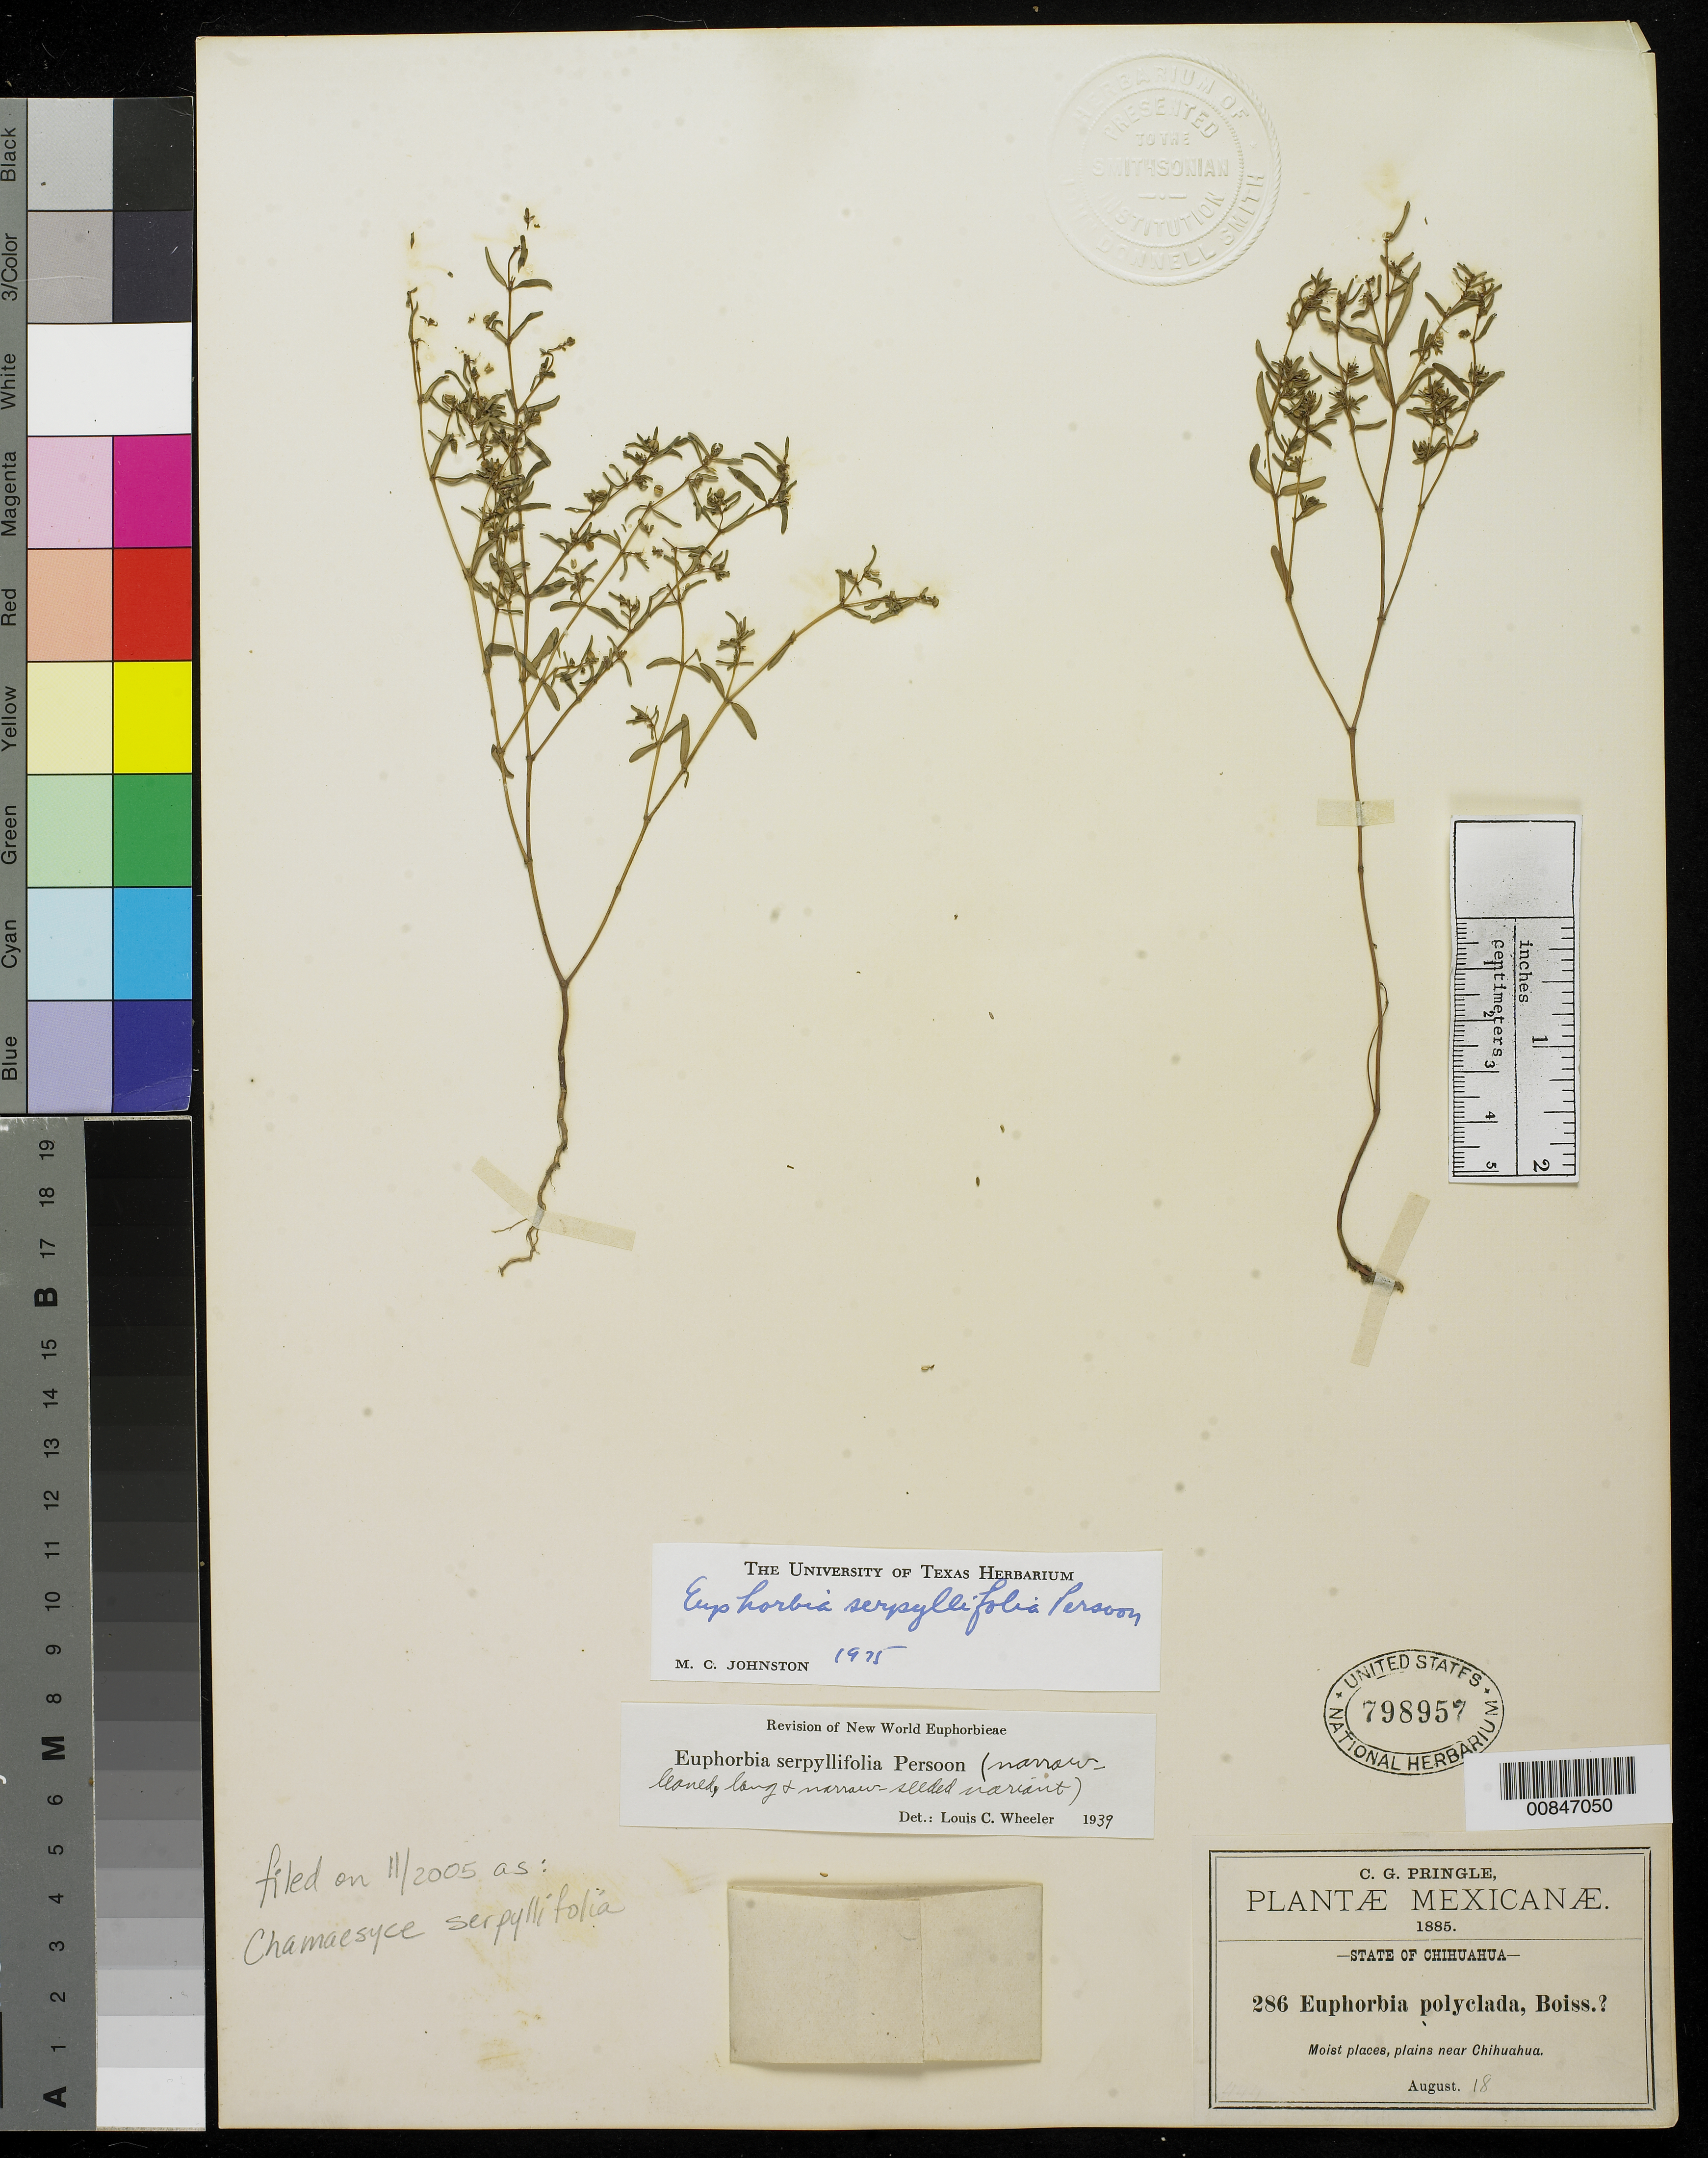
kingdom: Plantae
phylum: Tracheophyta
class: Magnoliopsida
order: Malpighiales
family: Euphorbiaceae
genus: Euphorbia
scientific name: Euphorbia serpillifolia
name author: Pers.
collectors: C. G. Pringle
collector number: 286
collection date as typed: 18 Aug 1885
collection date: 1885-08-18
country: Mexico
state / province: Chihuahua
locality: Plains near Chihuahua.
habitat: Moist places.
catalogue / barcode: US 798957